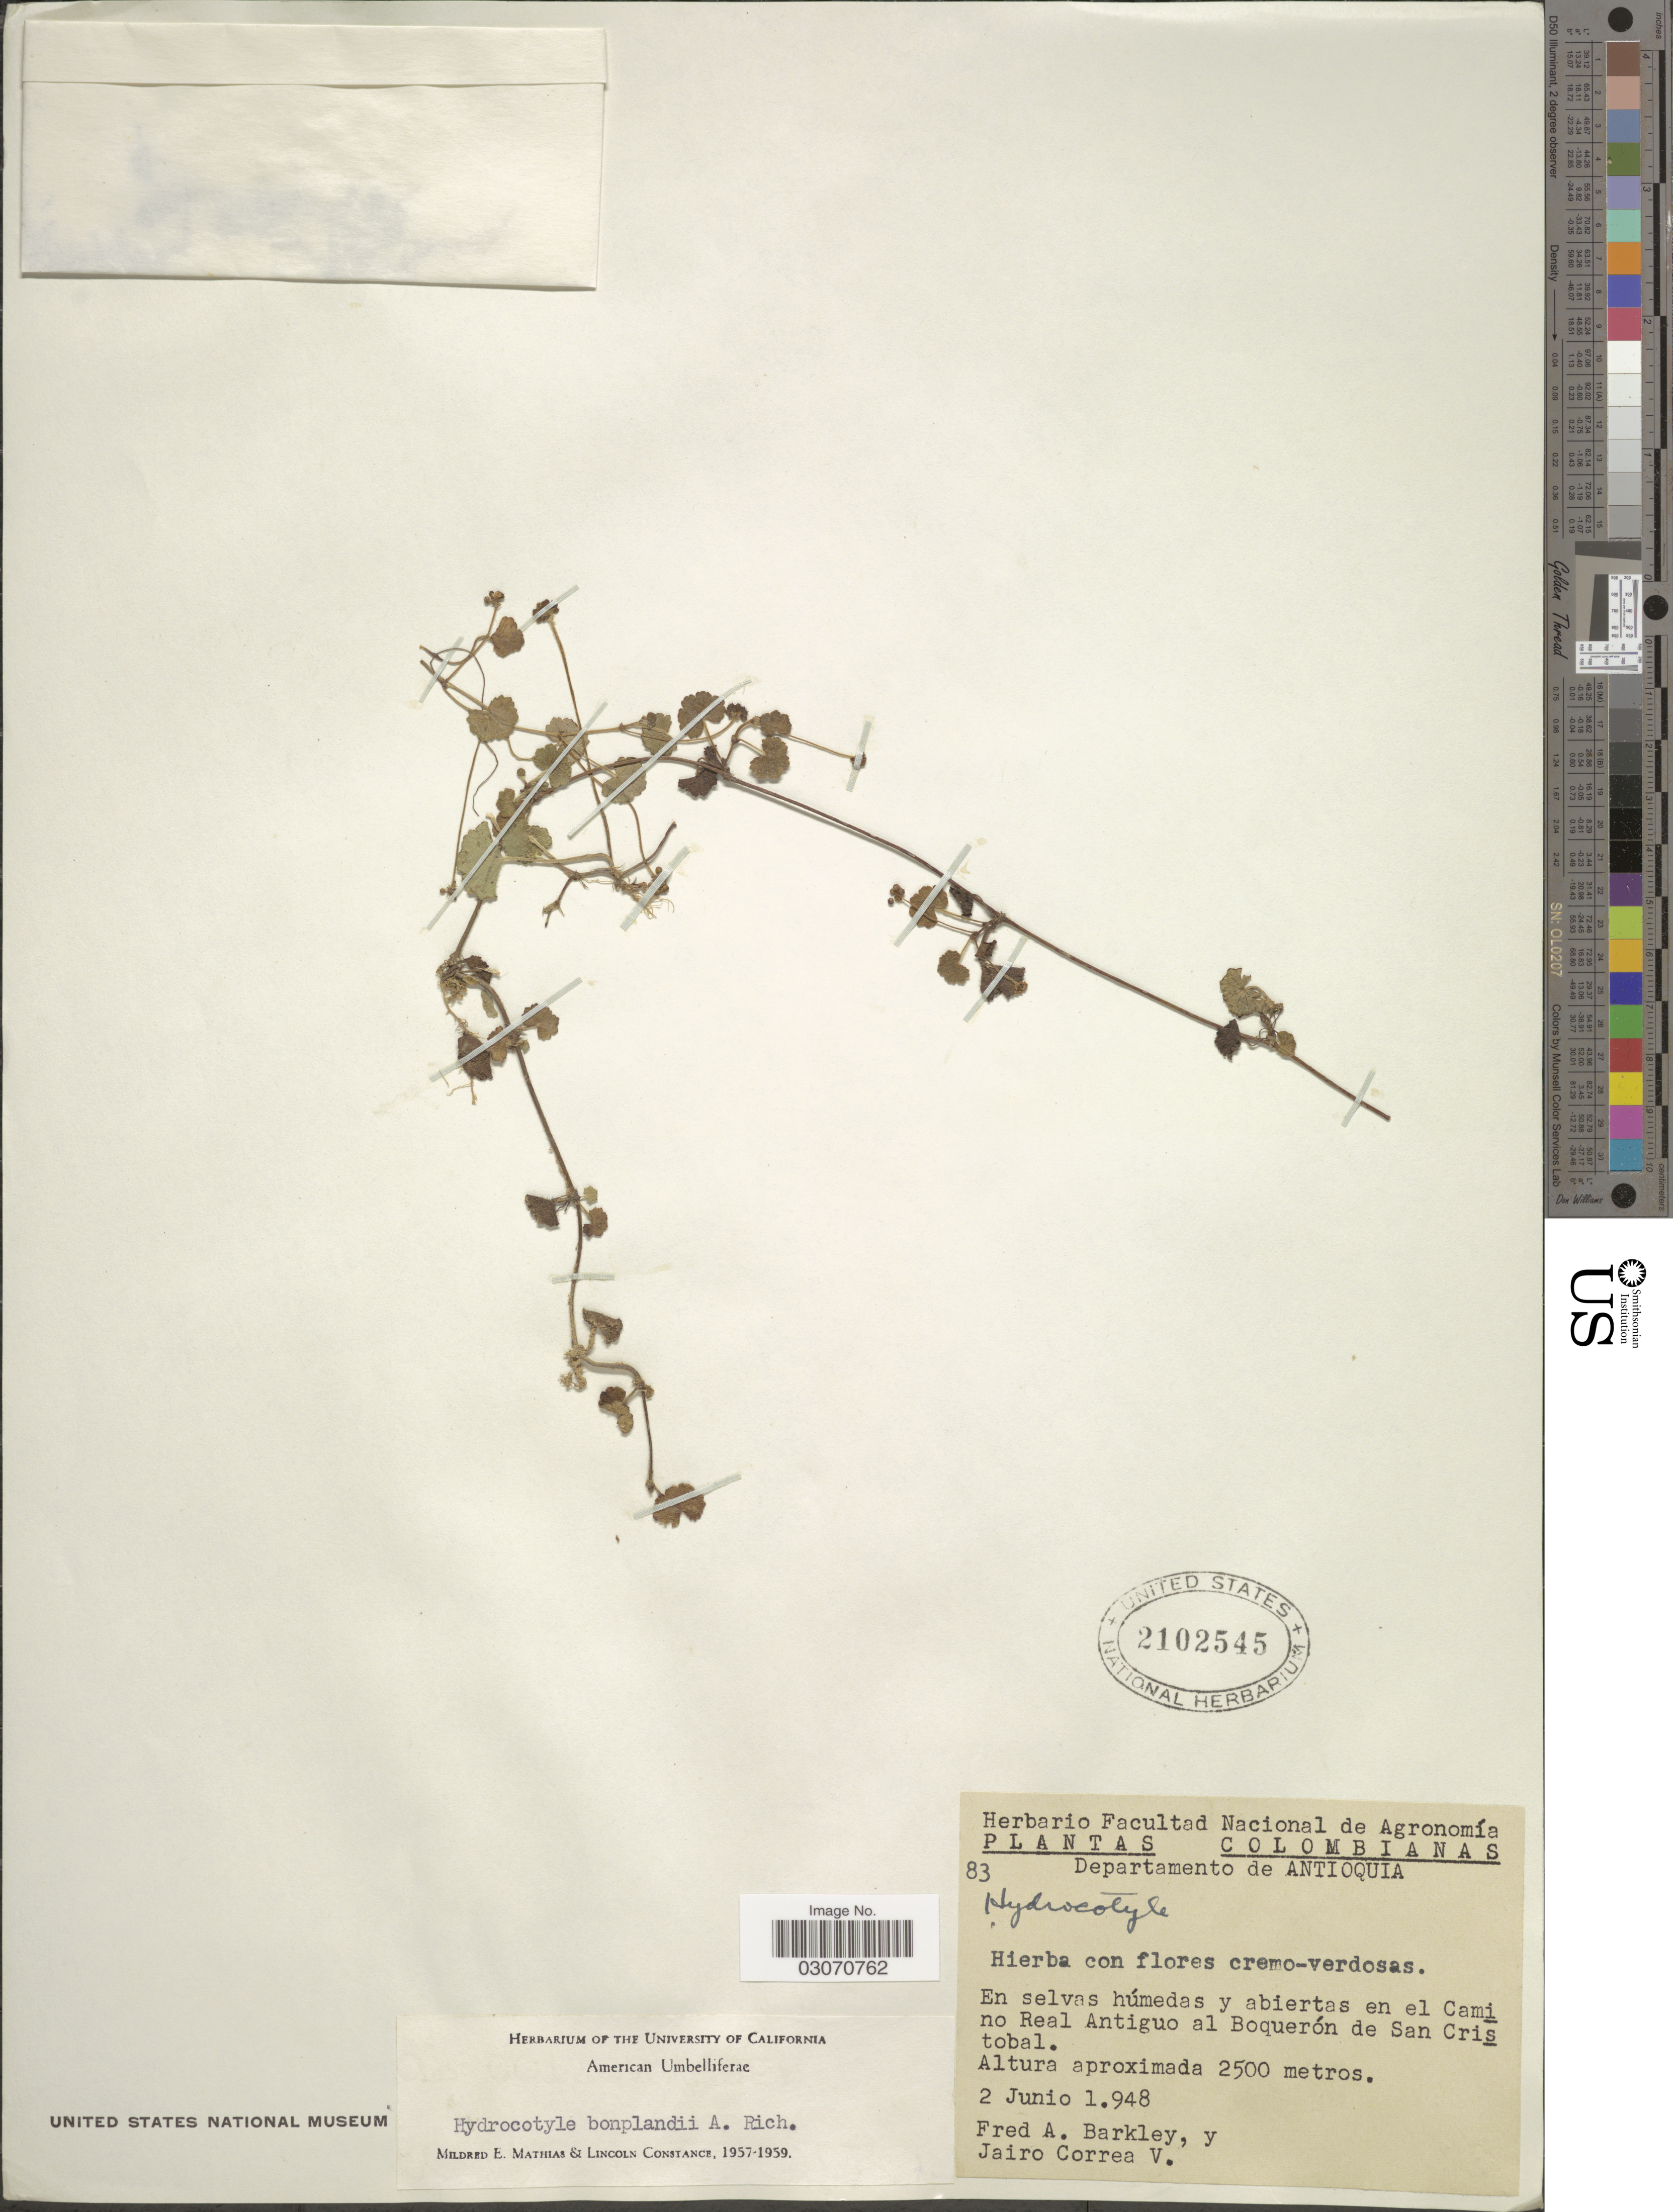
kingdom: Plantae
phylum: Tracheophyta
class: Magnoliopsida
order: Apiales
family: Araliaceae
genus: Hydrocotyle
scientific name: Hydrocotyle bonplandii var. bonplandii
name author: A. Rich.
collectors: F. A. Barkley & J. Correa V.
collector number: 83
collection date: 1948-06-02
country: Colombia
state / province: Antioquia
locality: Departamento de Antioquia. En selvas húmedas y abiertas en el Camino Real Antiguo al Boquerón de San Cristobal.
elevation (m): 2500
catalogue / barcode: US 2102545